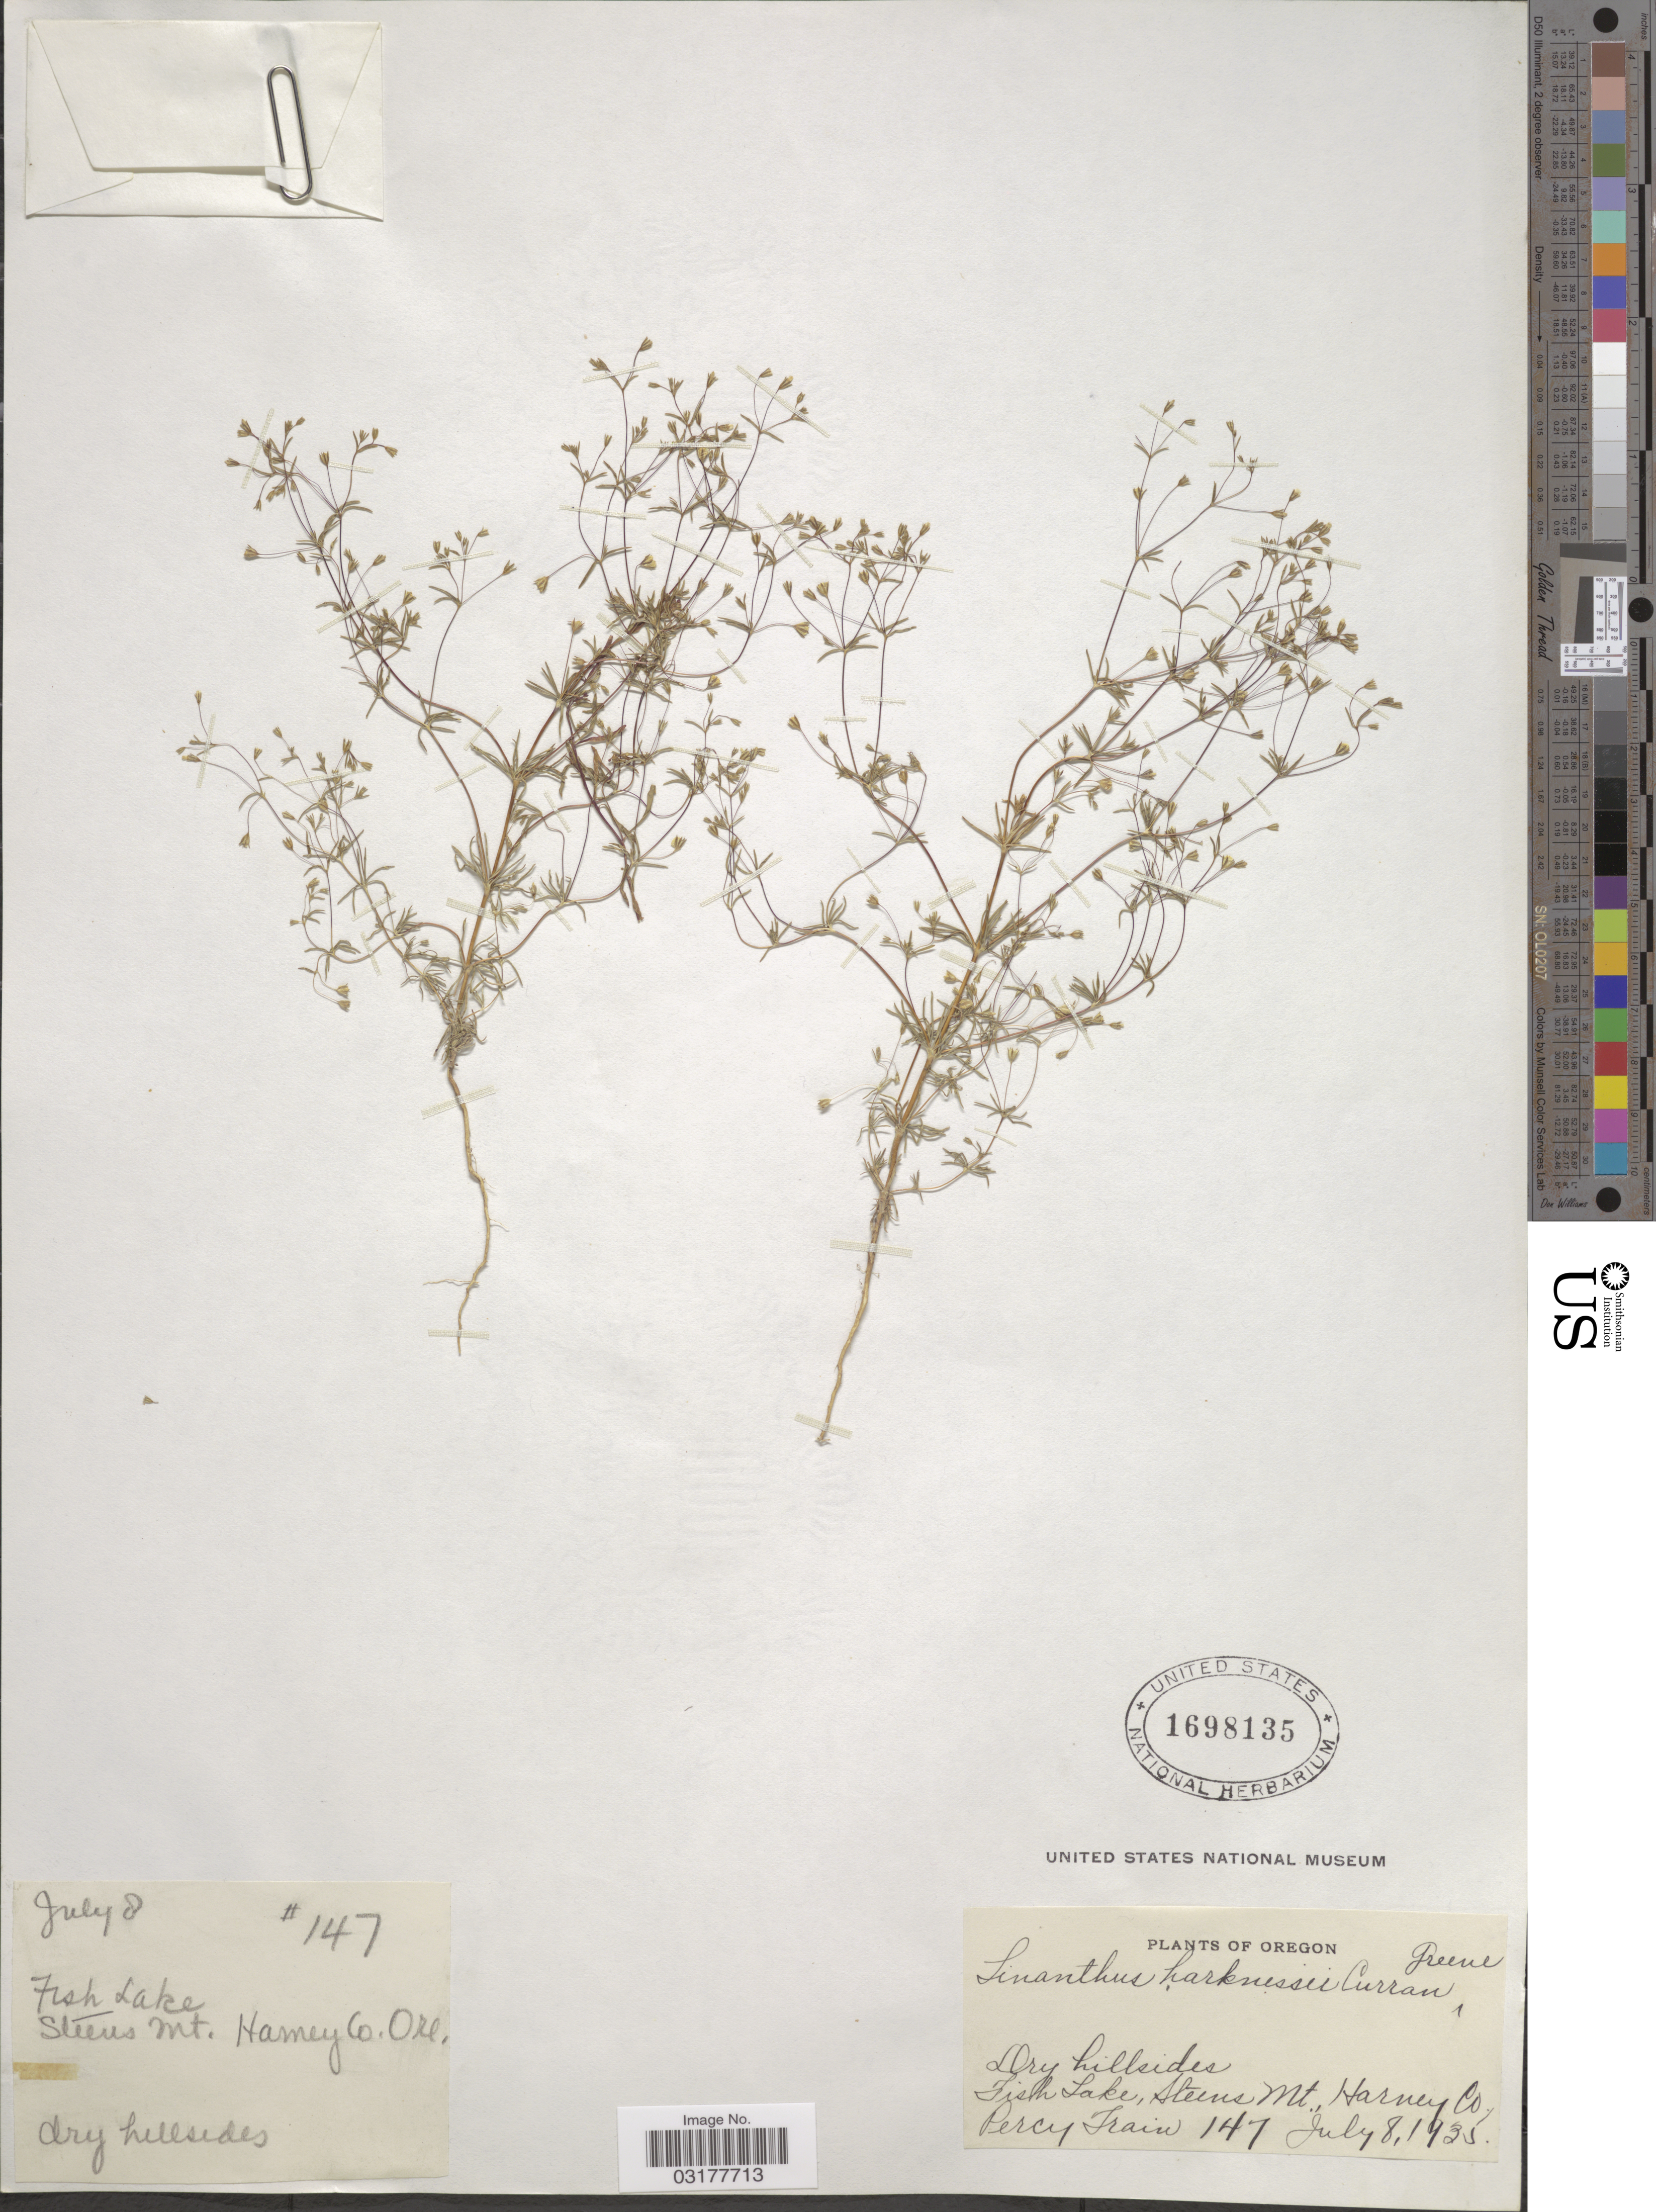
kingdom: Plantae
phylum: Tracheophyta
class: Magnoliopsida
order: Ericales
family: Polemoniaceae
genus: Leptosiphon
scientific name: Leptosiphon septentrionalis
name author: (H. Mason) J.M. Porter & L.A. Johnson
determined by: Strong, Mark T., (BOT), Smithsonian Institution - National Museum of Natural History (UNITED STATES)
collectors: P. Train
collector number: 147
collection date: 1935-07-08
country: United States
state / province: Oregon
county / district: Harney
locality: Fish Lake, Steens Mt. Harney Co.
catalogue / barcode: US 1698135